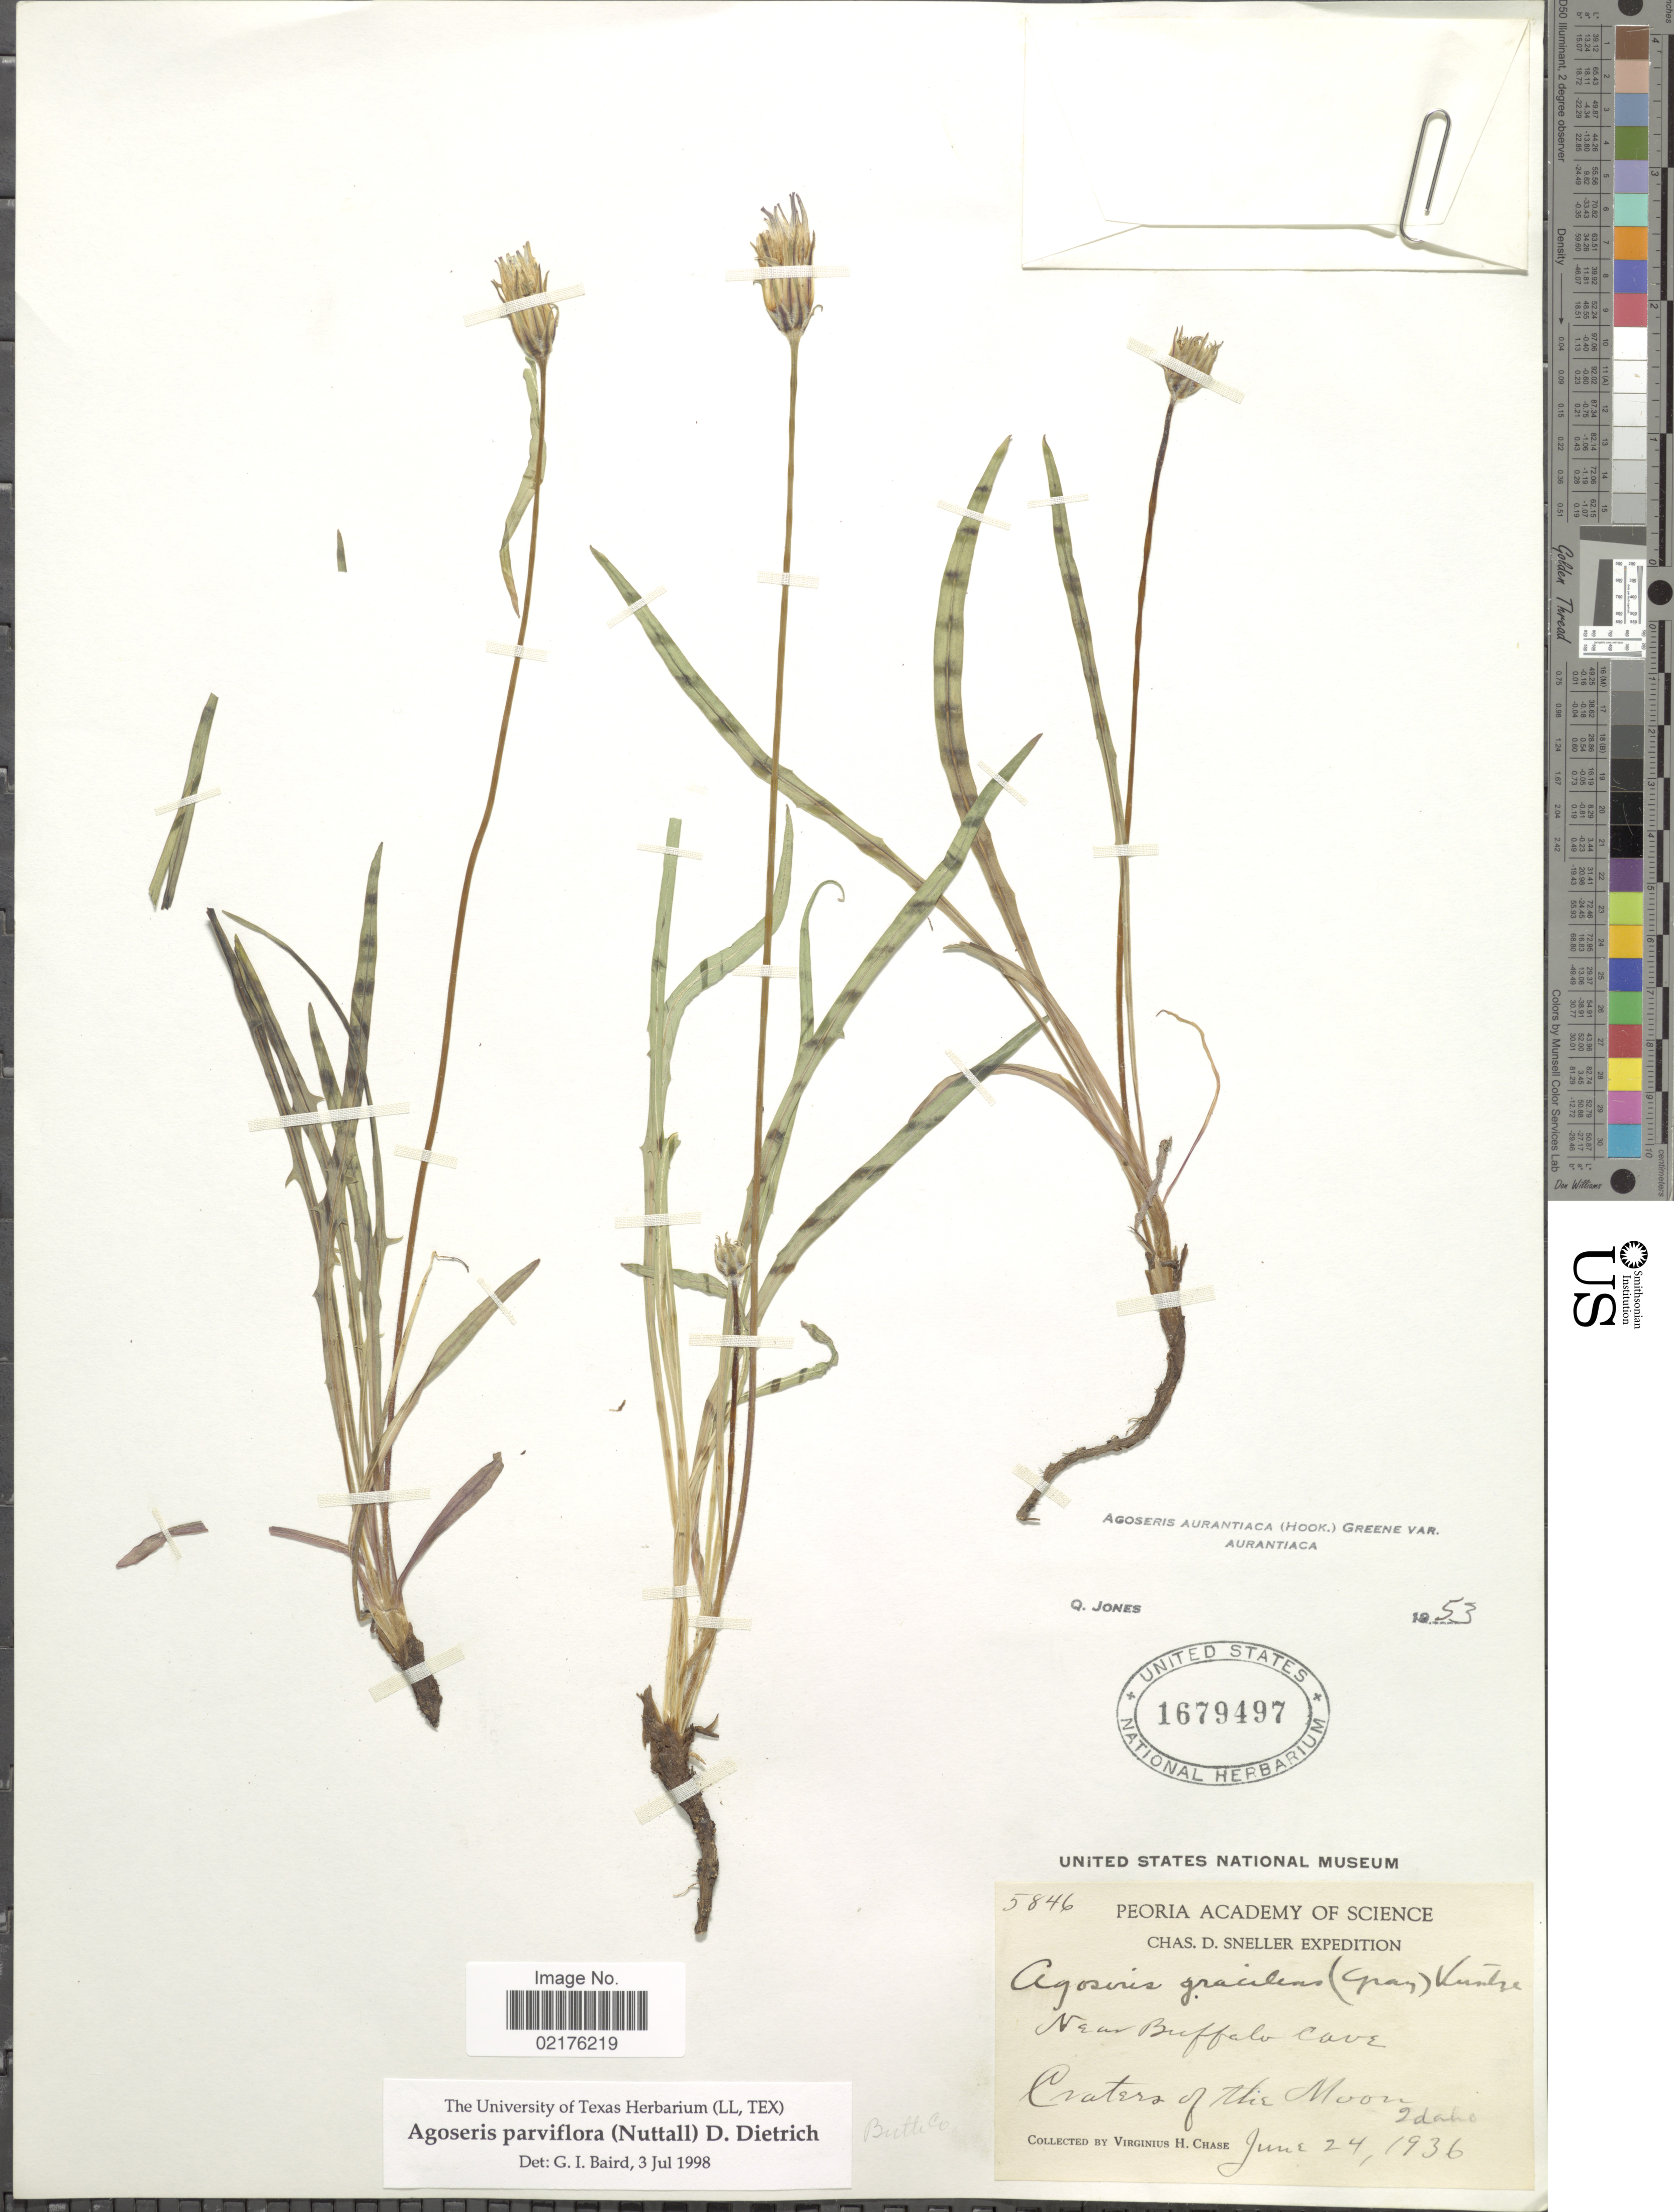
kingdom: Plantae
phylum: Tracheophyta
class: Magnoliopsida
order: Asterales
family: Asteraceae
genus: Agoseris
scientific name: Agoseris parviflora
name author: (Nutt.) D. Dietr.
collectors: V. H. Chase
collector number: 5846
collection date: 1936-06-24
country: United States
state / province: Idaho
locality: Near Buffalo Cave, Craters of The Moon, Idaho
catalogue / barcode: US 1679497